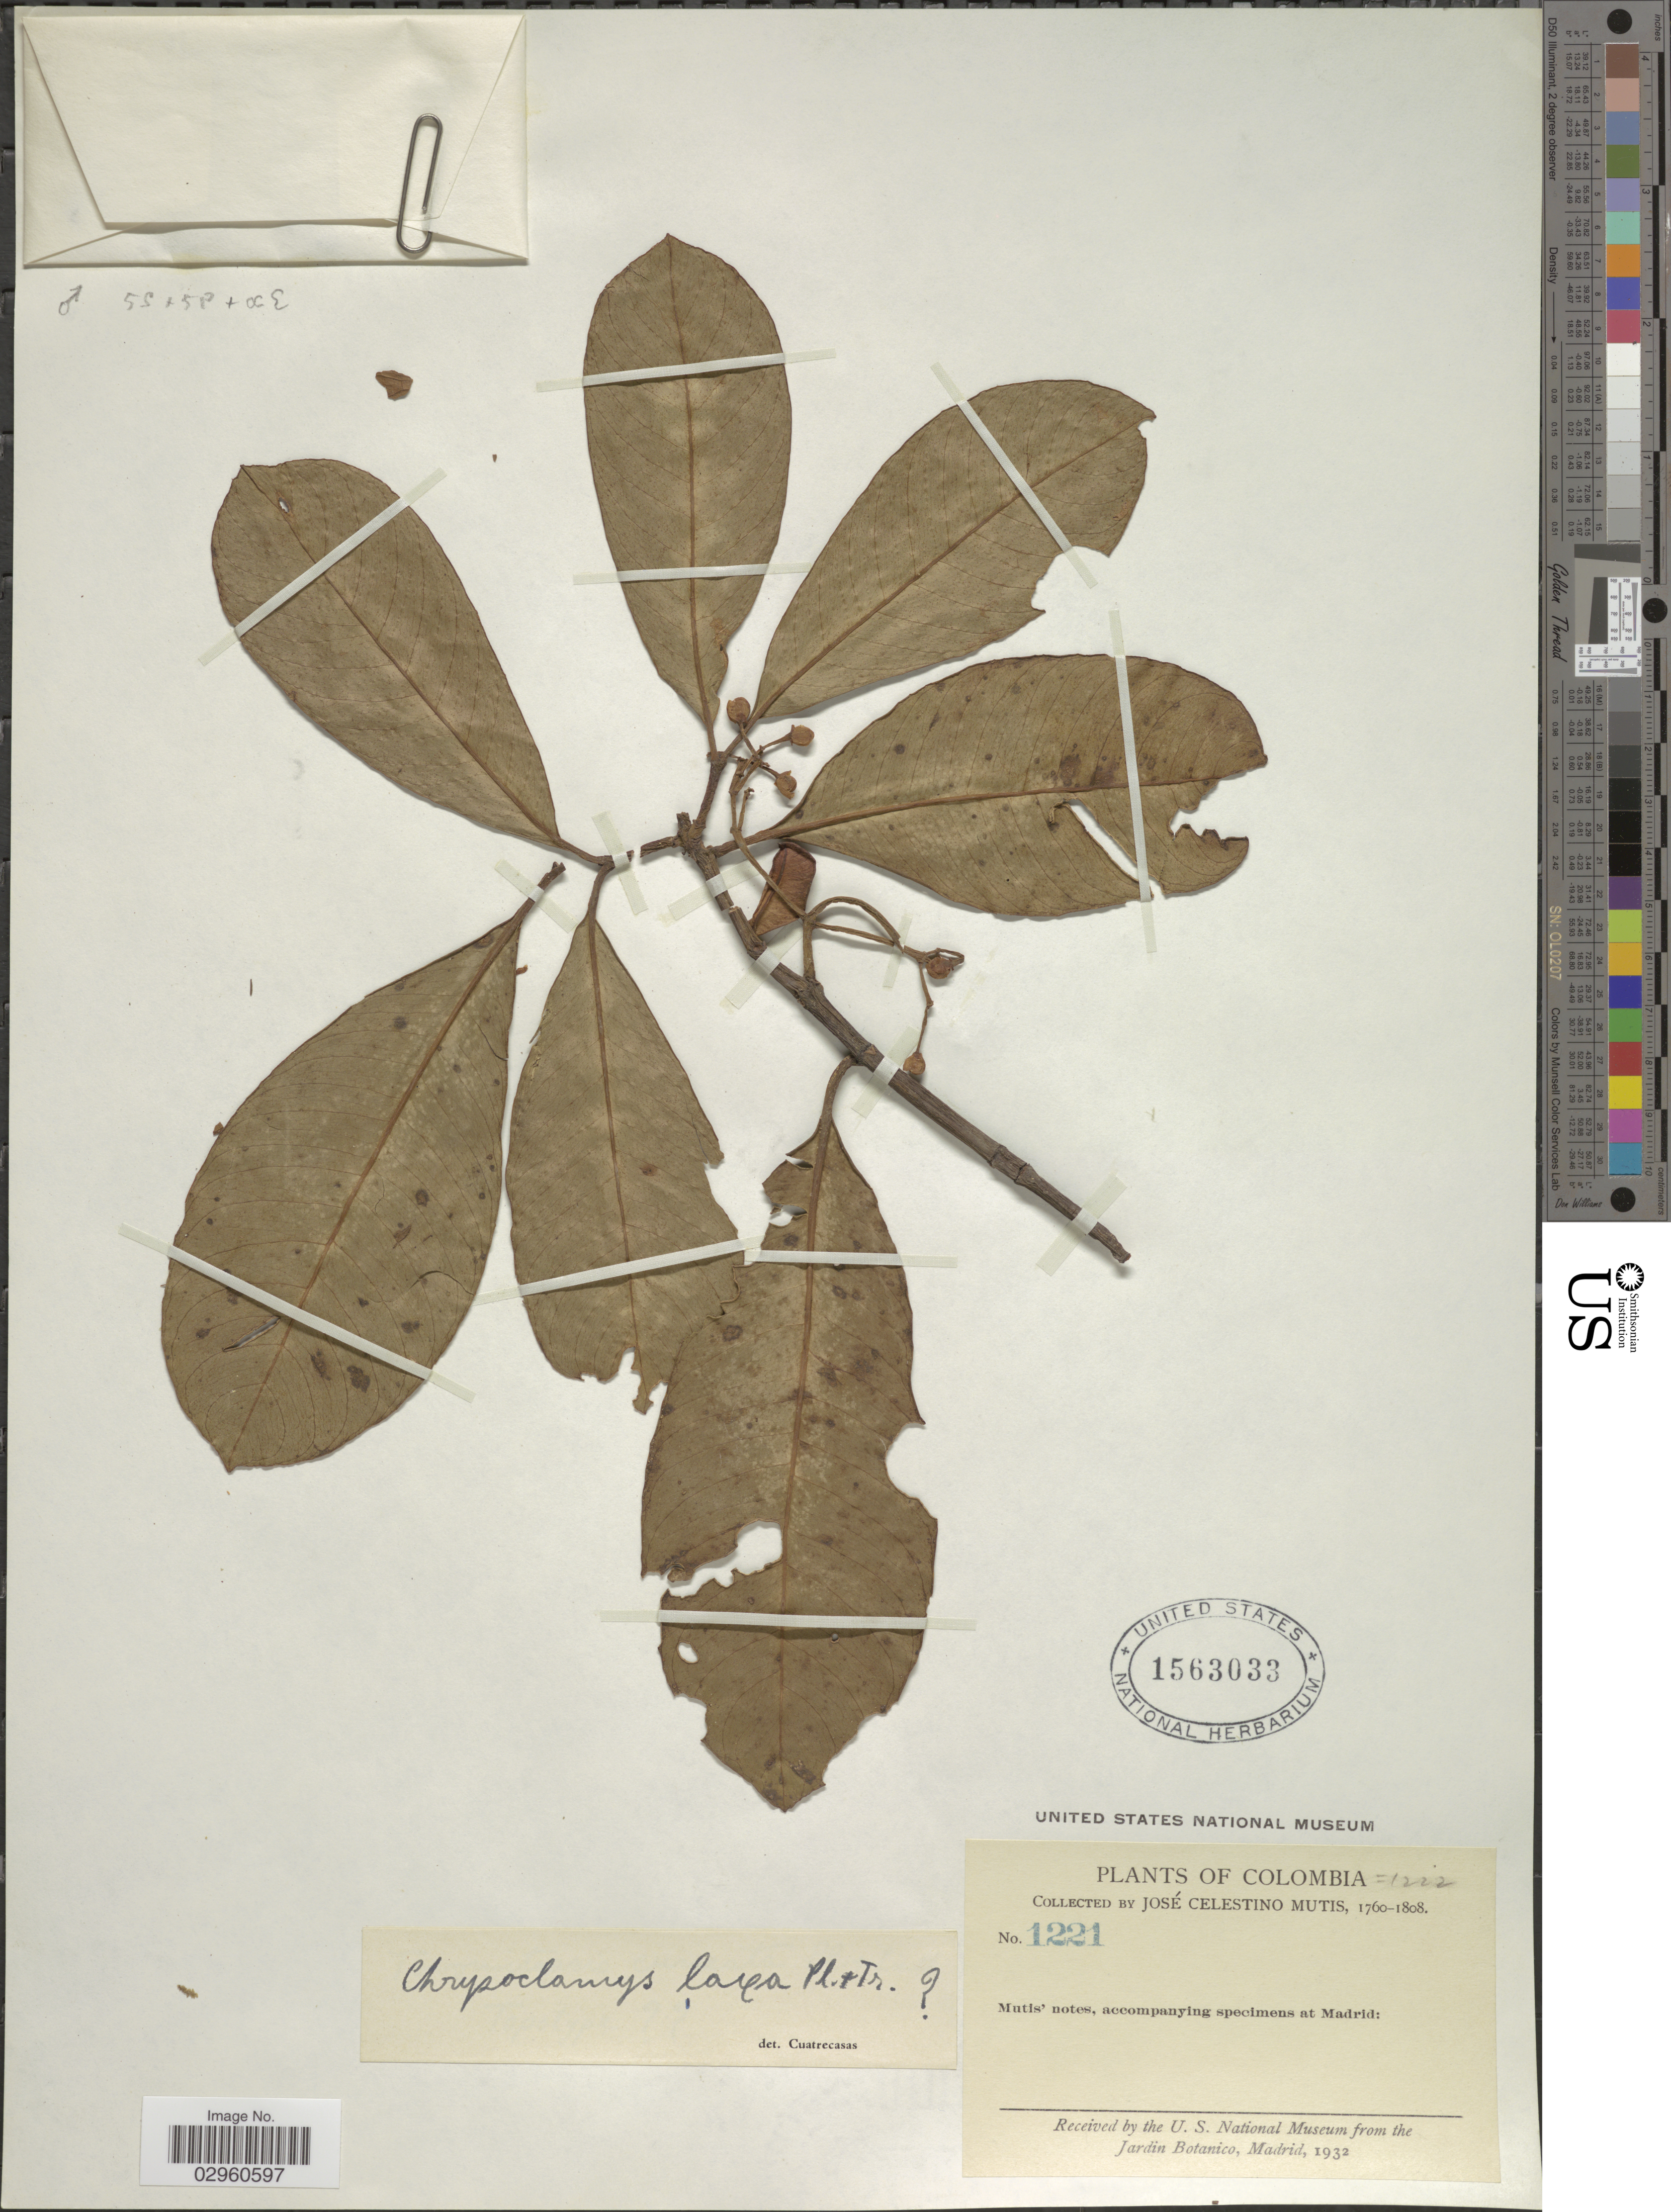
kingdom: Plantae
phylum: Tracheophyta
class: Magnoliopsida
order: Malpighiales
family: Clusiaceae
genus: Chrysochlamys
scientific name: Chrysochlamys laxa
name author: Planch. & Triana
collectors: J. C. B. Mutis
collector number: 1221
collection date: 1760/1808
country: Colombia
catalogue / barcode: US 1563033